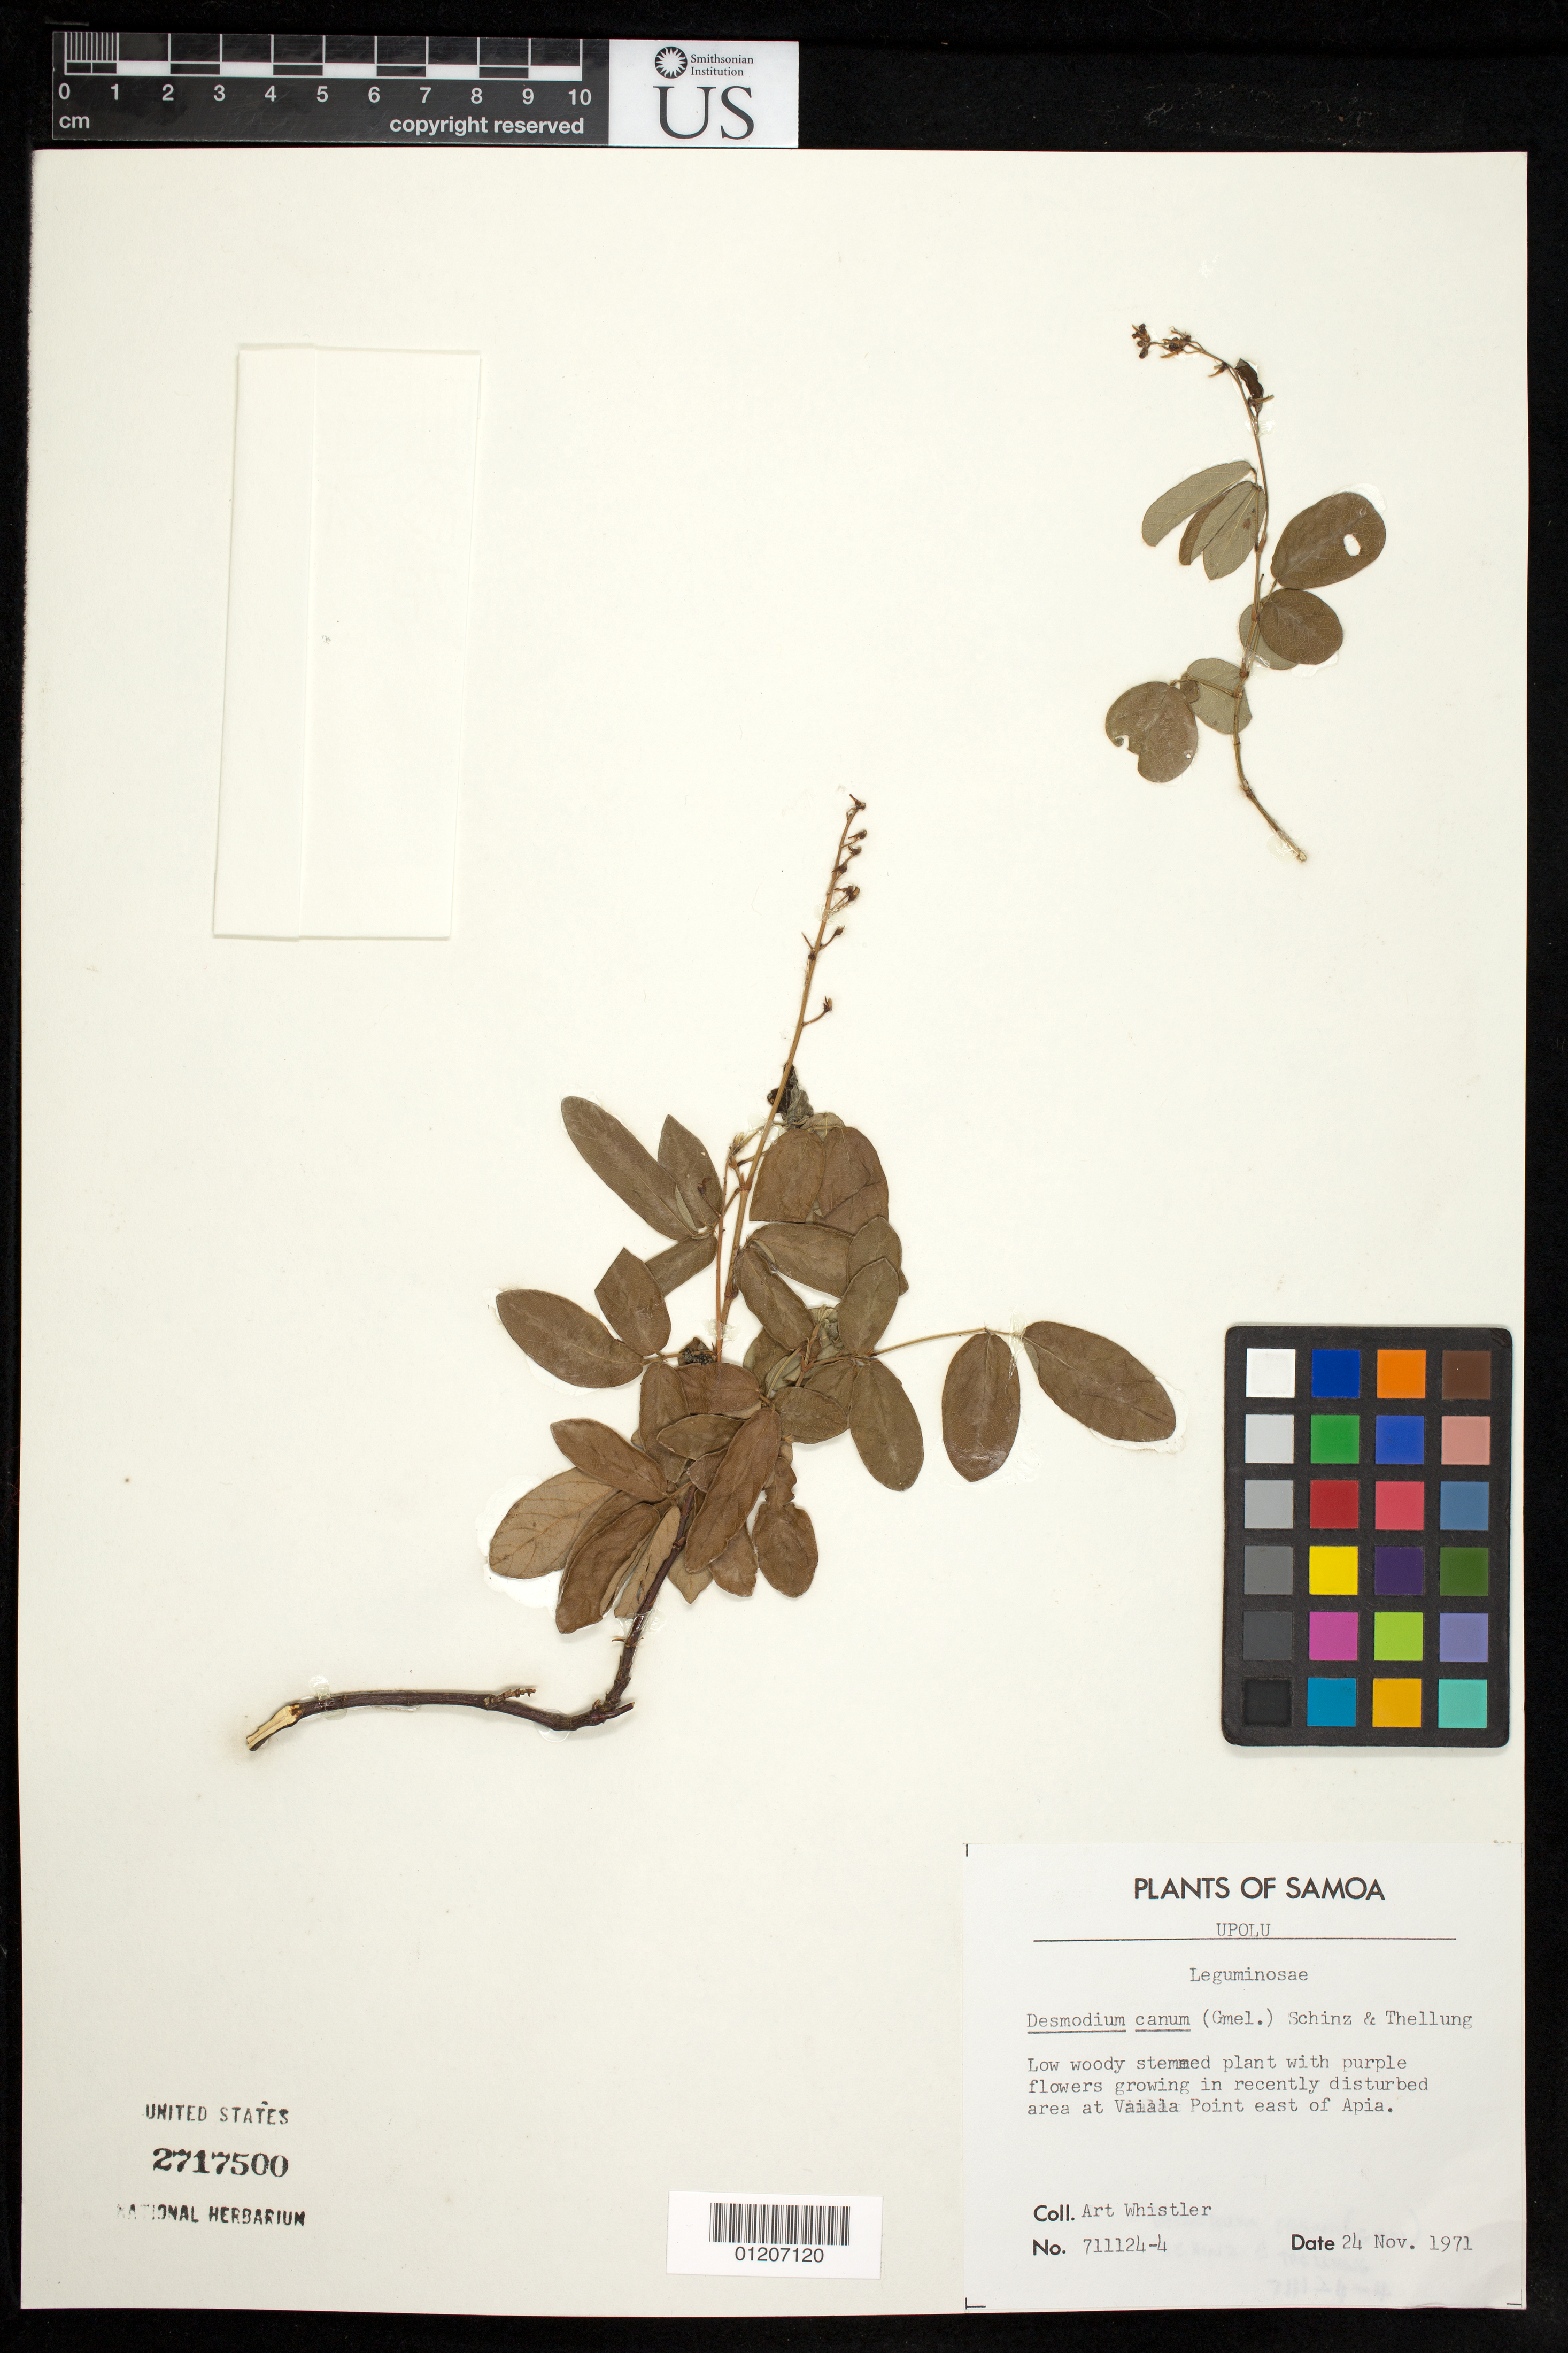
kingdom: Plantae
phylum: Tracheophyta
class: Magnoliopsida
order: Fabales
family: Fabaceae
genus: Desmodium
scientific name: Desmodium incanum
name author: (Sw.) DC.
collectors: A. Whistler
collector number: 711124-4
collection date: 1971-11-24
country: Samoa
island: Upolu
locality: At Vaiala Point east of Apia.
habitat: In recently disturbed area.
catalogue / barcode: US 2717500